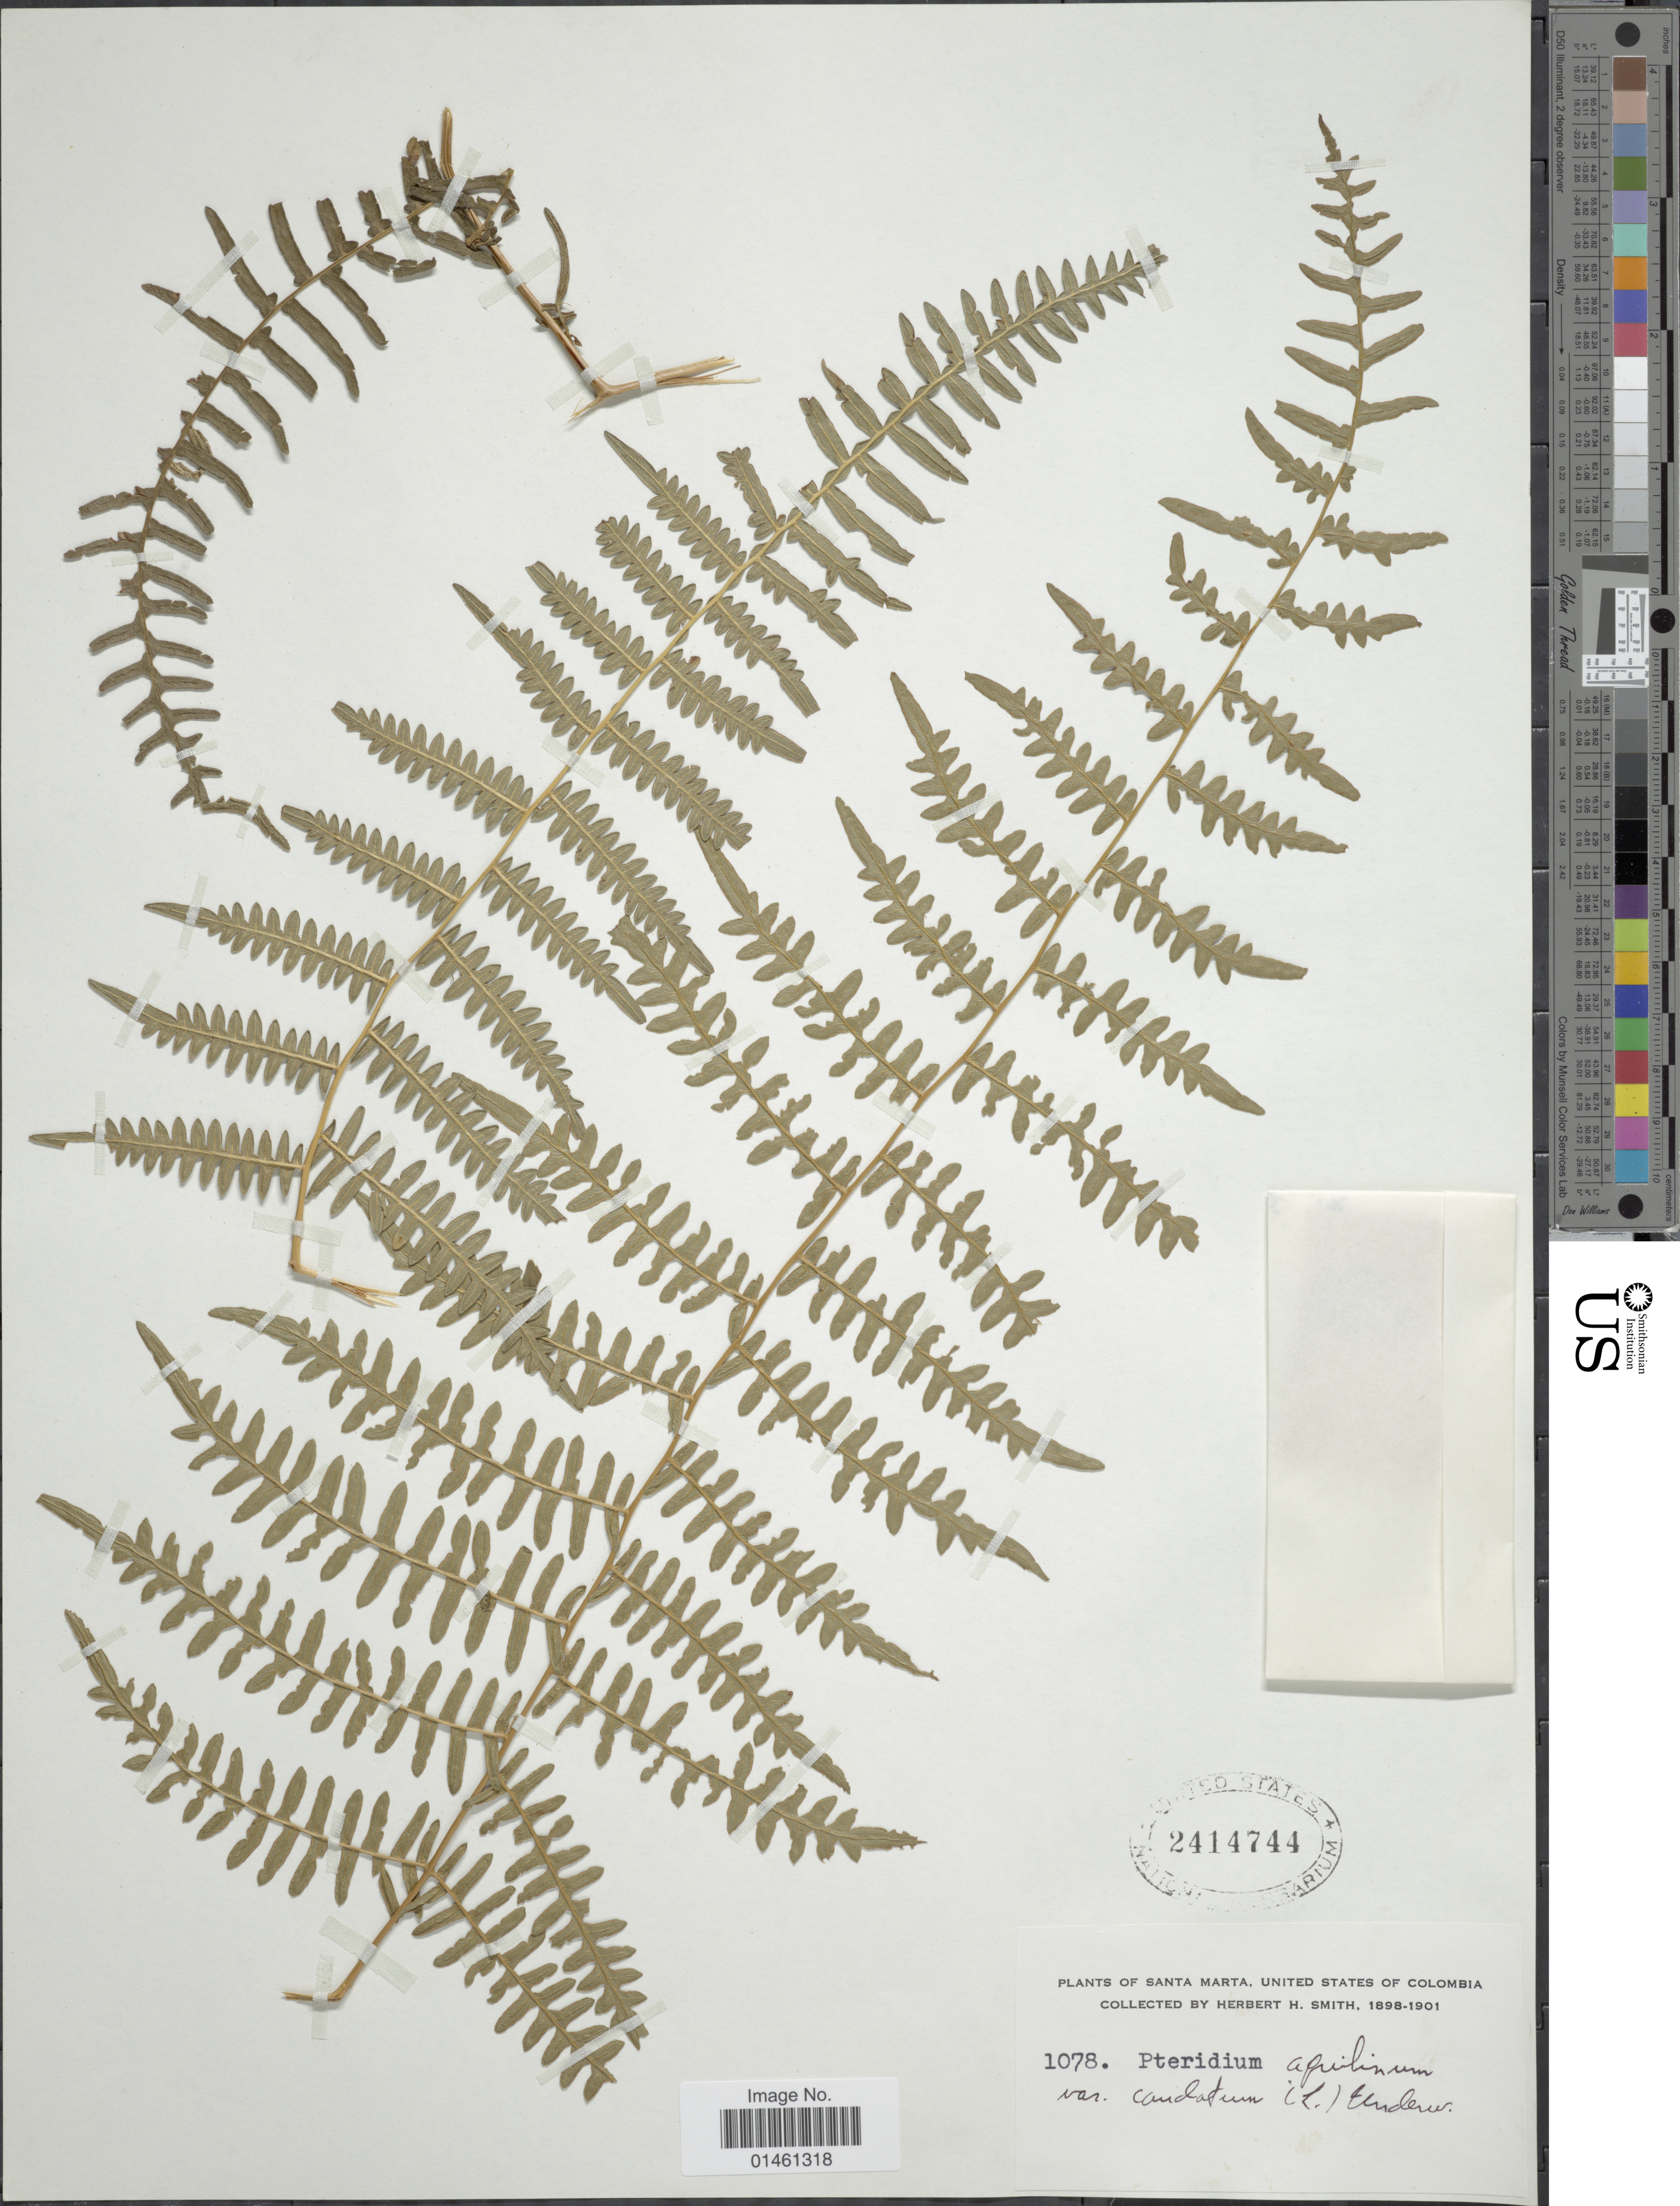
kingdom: Plantae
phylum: Tracheophyta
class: Polypodiopsida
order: Polypodiales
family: Dennstaedtiaceae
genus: Pteridium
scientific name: Pteridium caudatum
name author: (L.) Maxon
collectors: Herbert H. Smith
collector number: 1078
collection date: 1898/1901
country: Colombia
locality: Santa Marta, United States of Colombia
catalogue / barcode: US 2414744